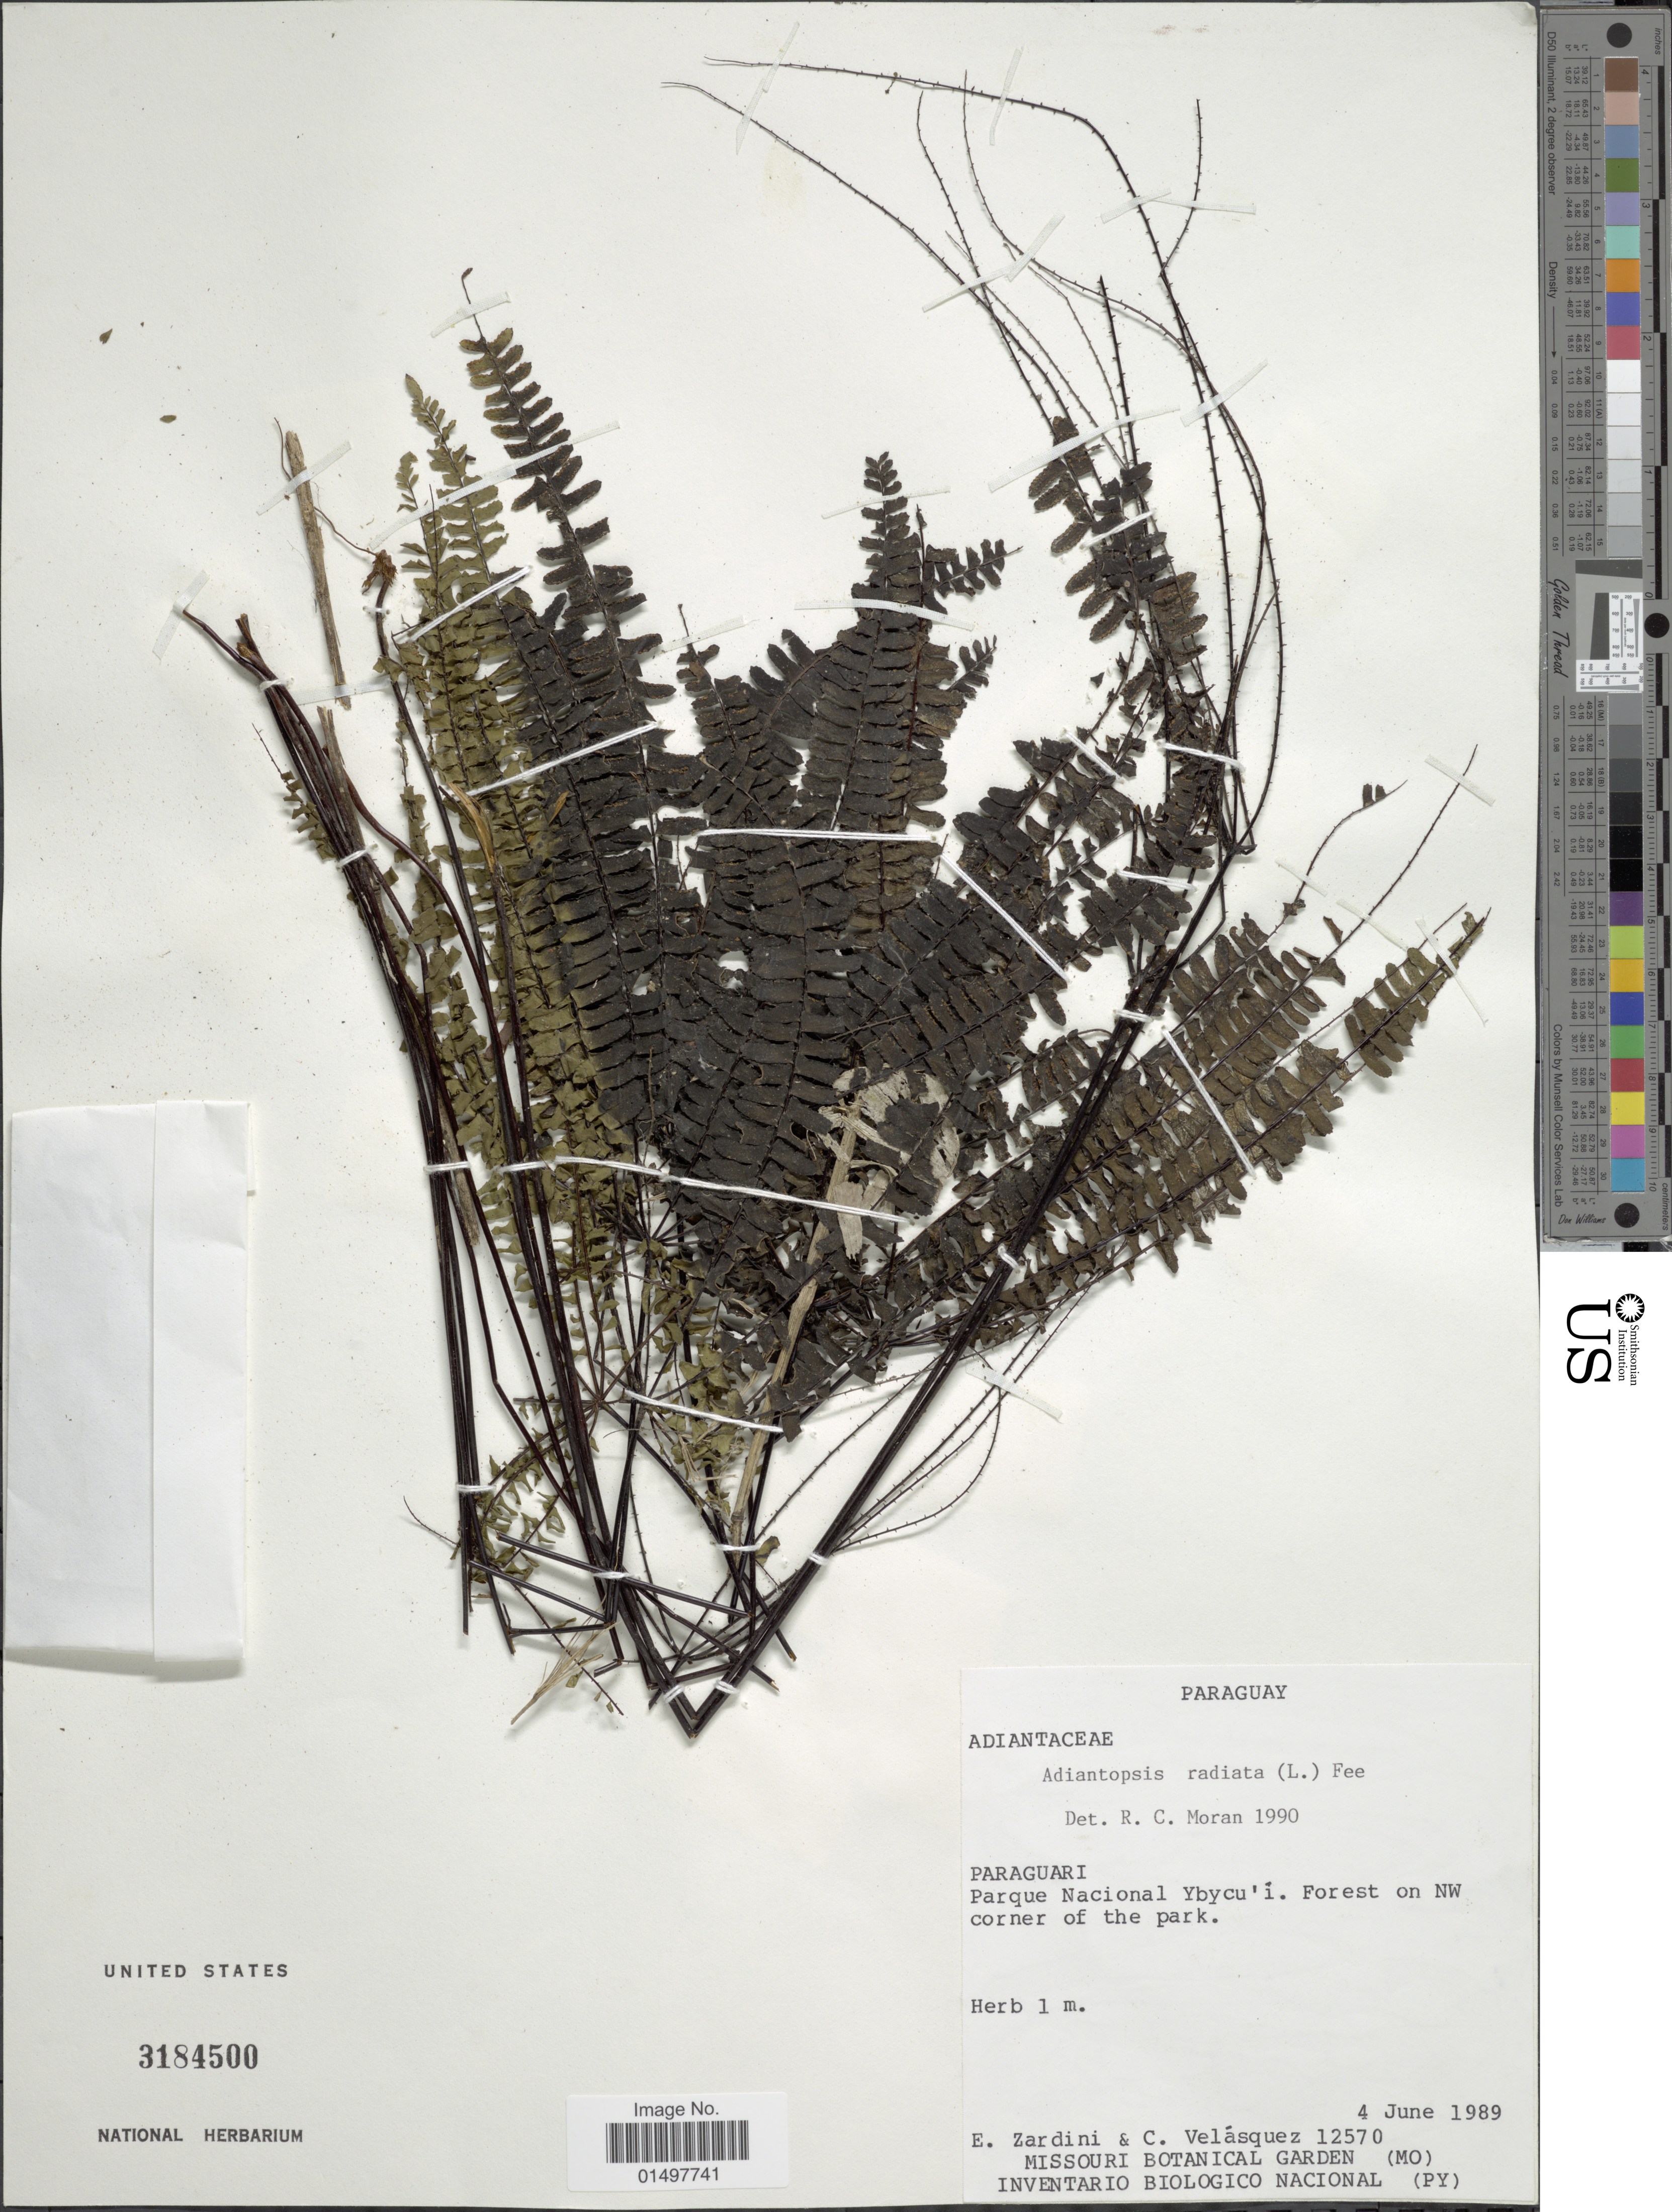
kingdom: Plantae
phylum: Tracheophyta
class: Polypodiopsida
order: Polypodiales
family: Pteridaceae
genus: Adiantopsis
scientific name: Adiantopsis radiata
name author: (L.) Fée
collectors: E. M. Zardini & C. Velásquez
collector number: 12570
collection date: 1989-06-04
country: Paraguay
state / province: Paraguari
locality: Parque Nacional Ybycu'i. Forest on NW corner of the park.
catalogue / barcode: US 3184500